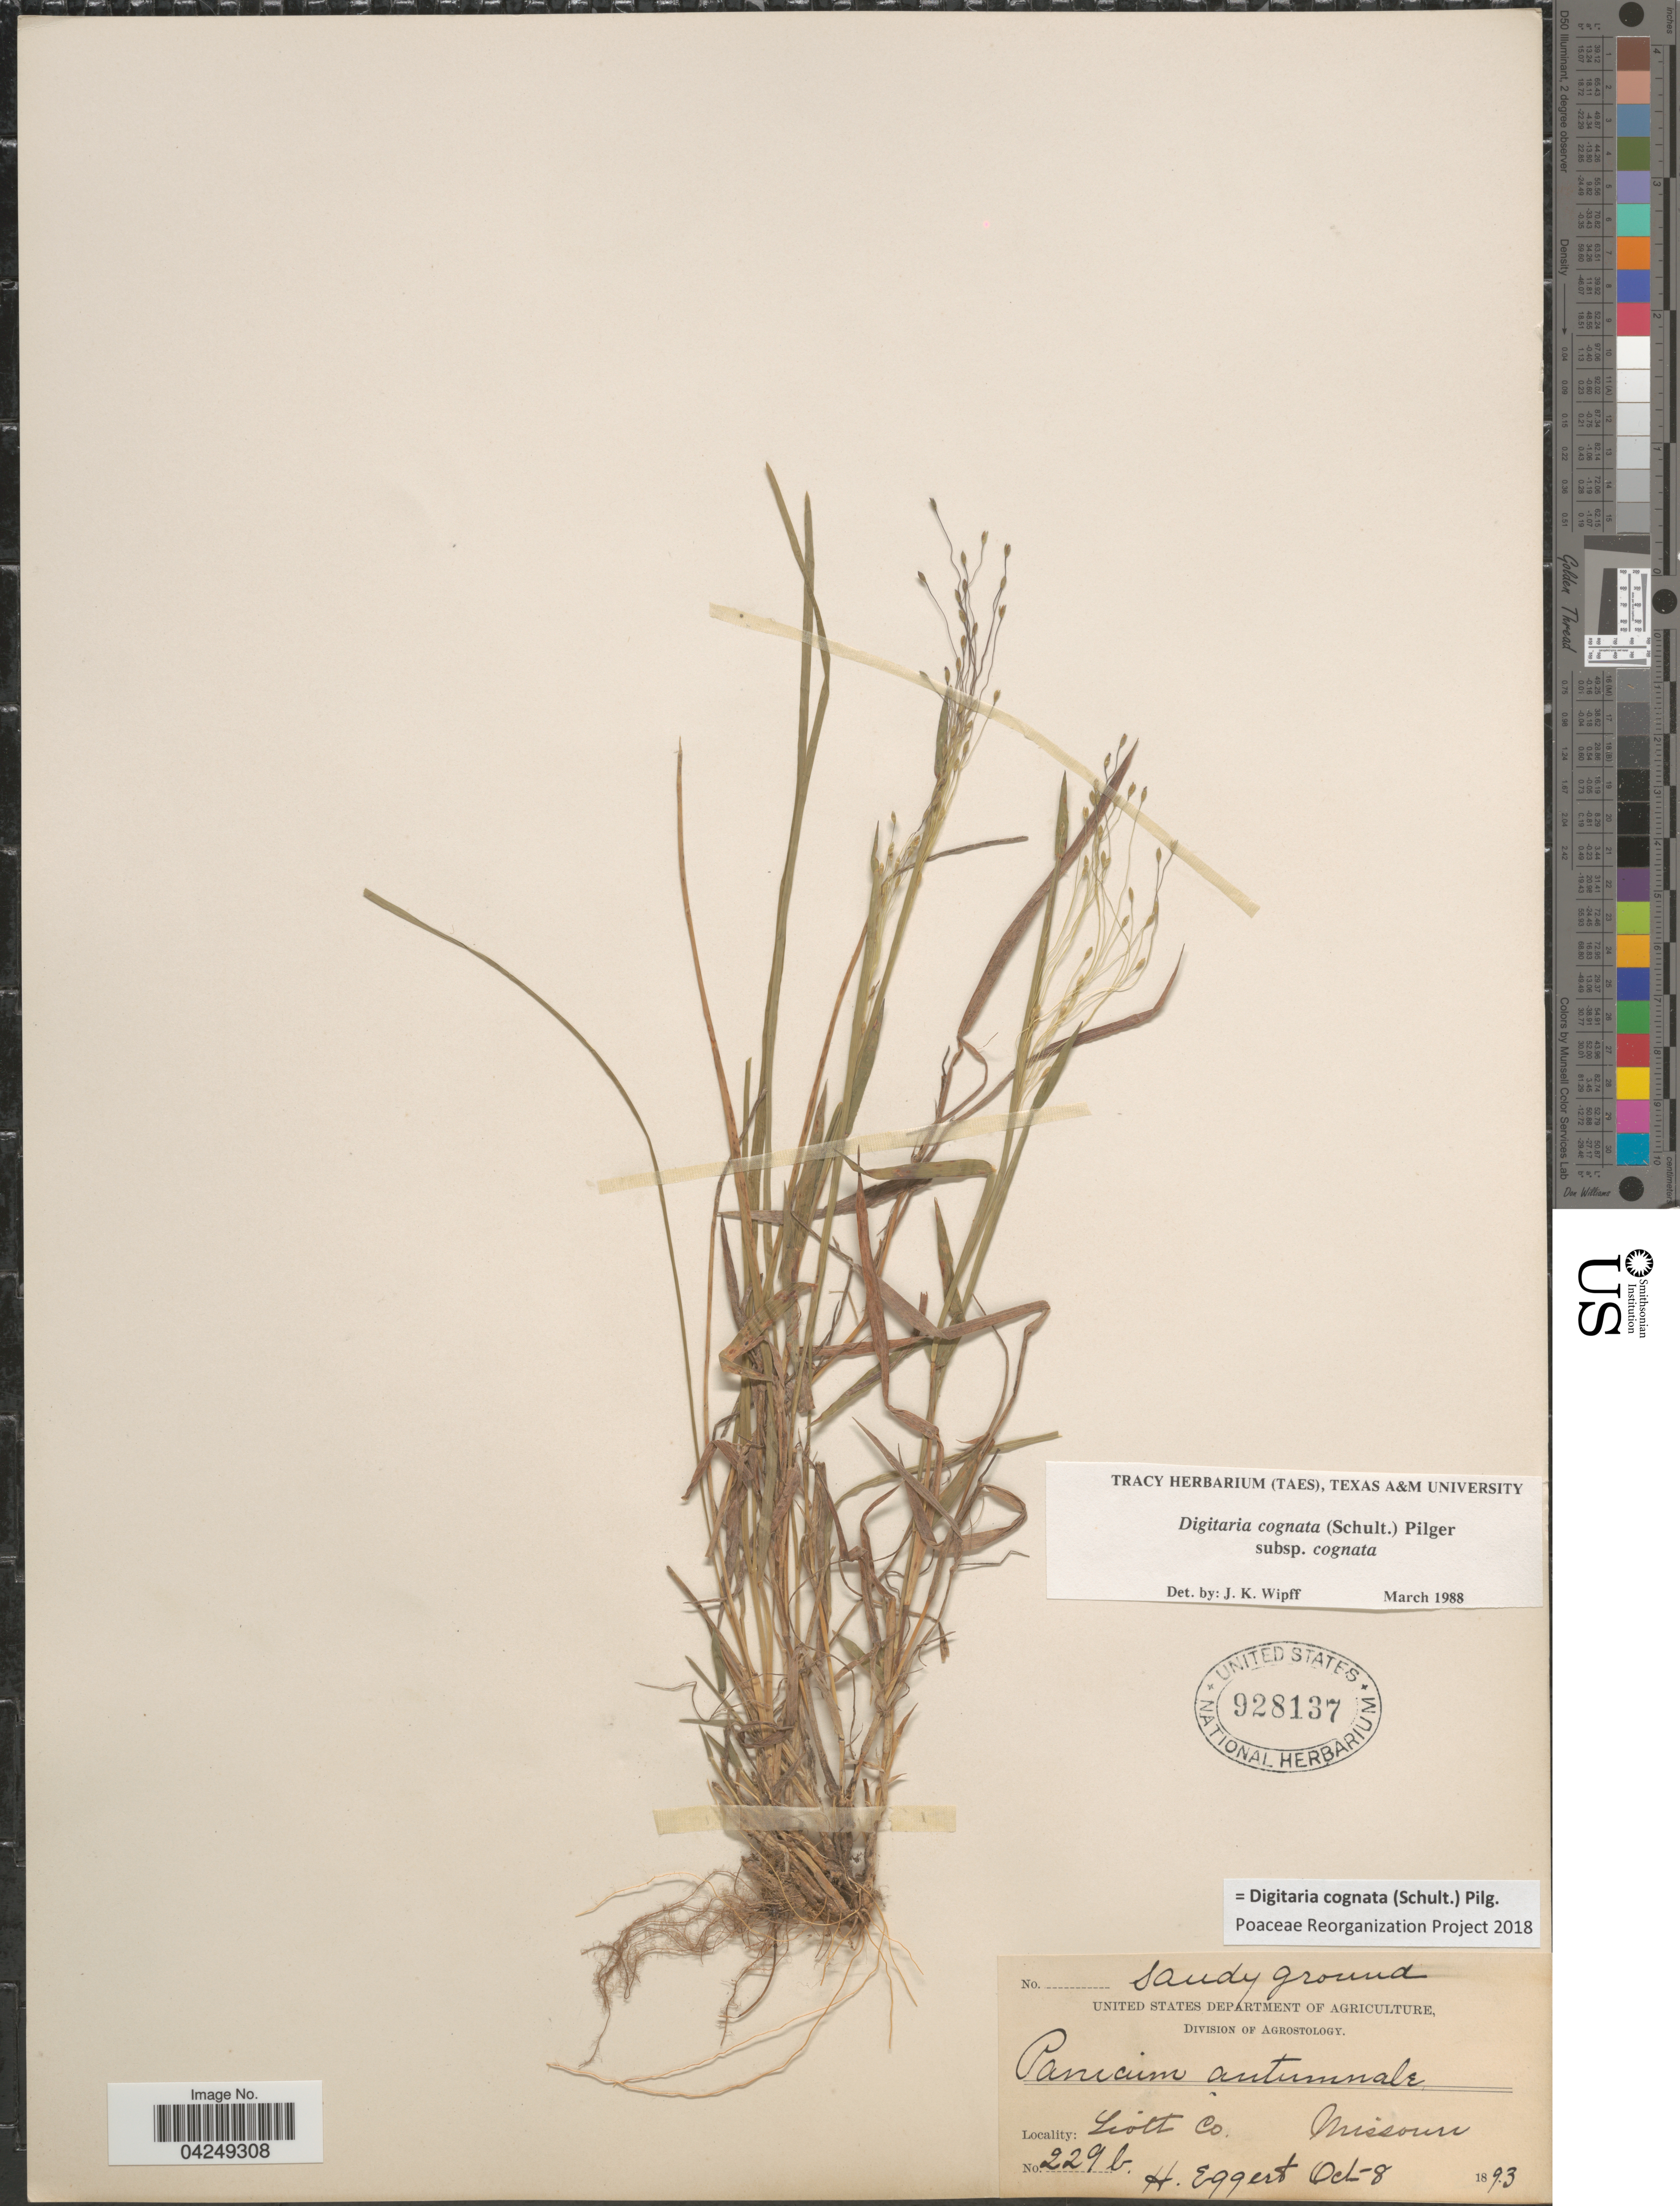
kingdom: Plantae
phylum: Tracheophyta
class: Liliopsida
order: Poales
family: Poaceae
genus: Digitaria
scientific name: Digitaria cognata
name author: (Scult.) Pilg.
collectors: H. Eggert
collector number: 229b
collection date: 1893-10-08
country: United States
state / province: Missouri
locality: Scott Co.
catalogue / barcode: US 928137